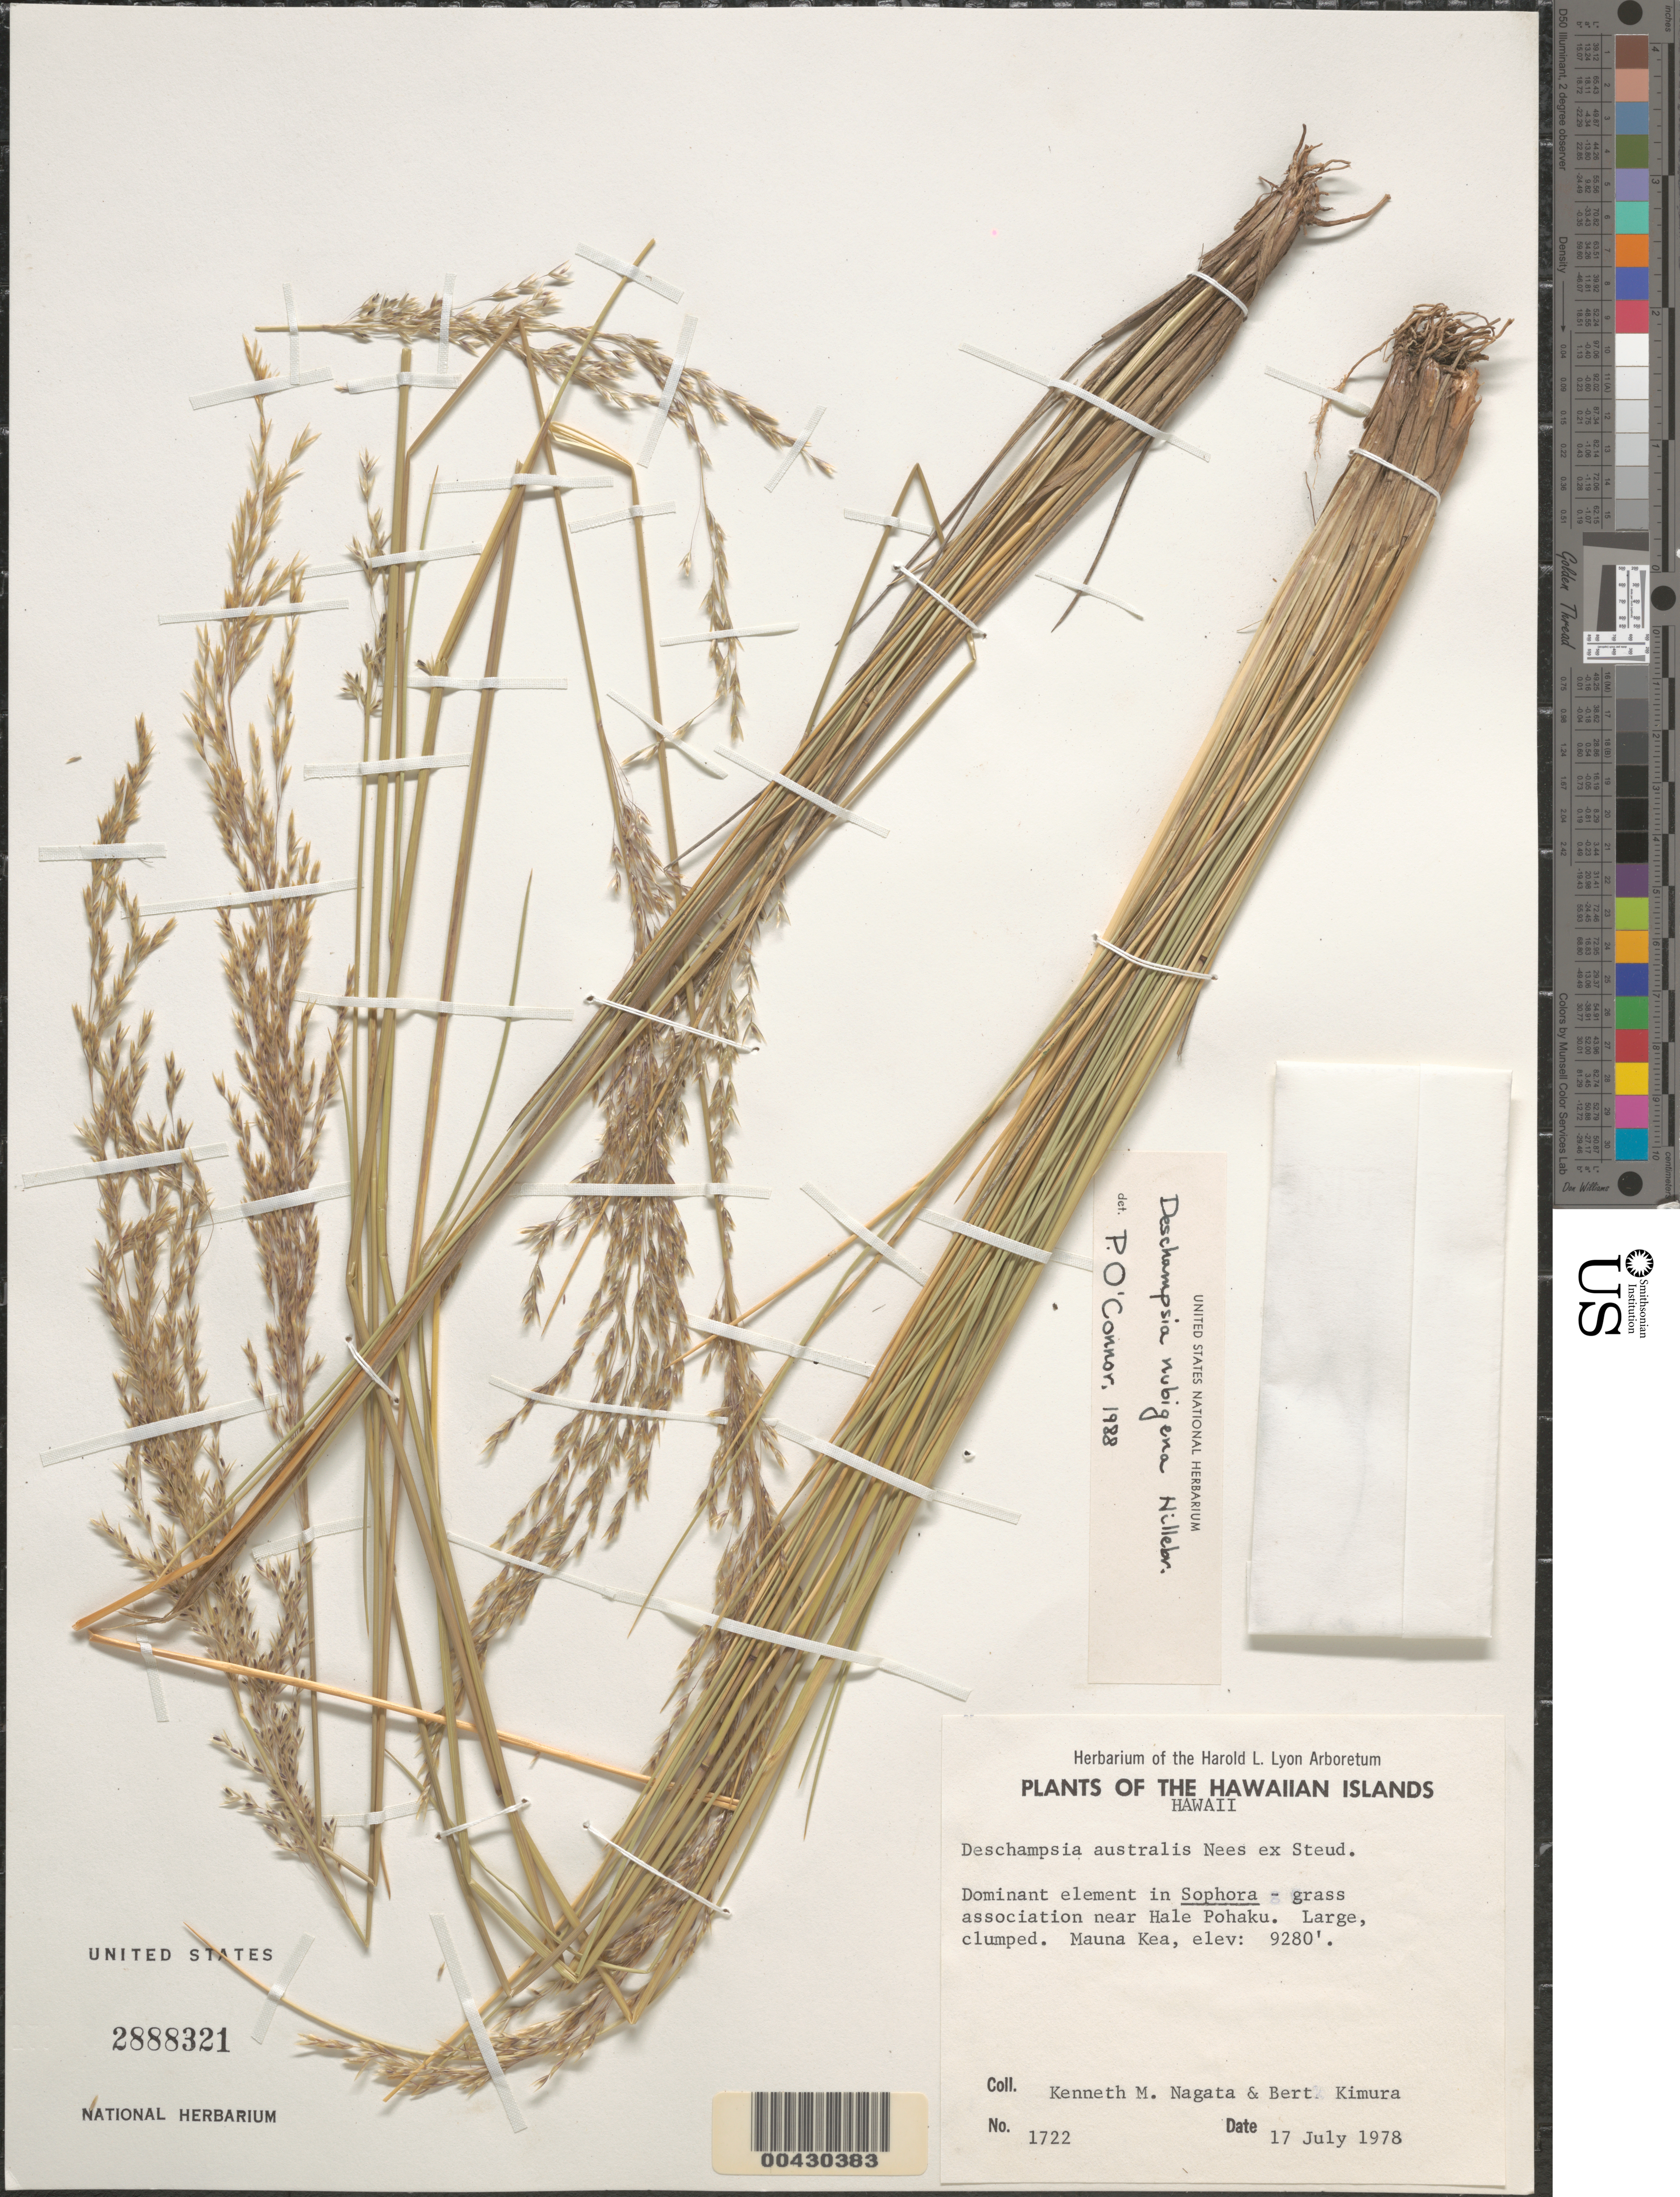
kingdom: Plantae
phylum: Tracheophyta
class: Liliopsida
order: Poales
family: Poaceae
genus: Deschampsia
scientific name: Deschampsia nubigena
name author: Hillebr.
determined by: O'Connor, P.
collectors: K. Nagata & B. Kimura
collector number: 1722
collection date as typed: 17 Jul 1979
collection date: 1979-07-17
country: United States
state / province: Hawaii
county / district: Hawaii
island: Hawaii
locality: Near Hale Pohaku, Mauna Kea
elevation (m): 2829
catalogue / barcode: US 2888321